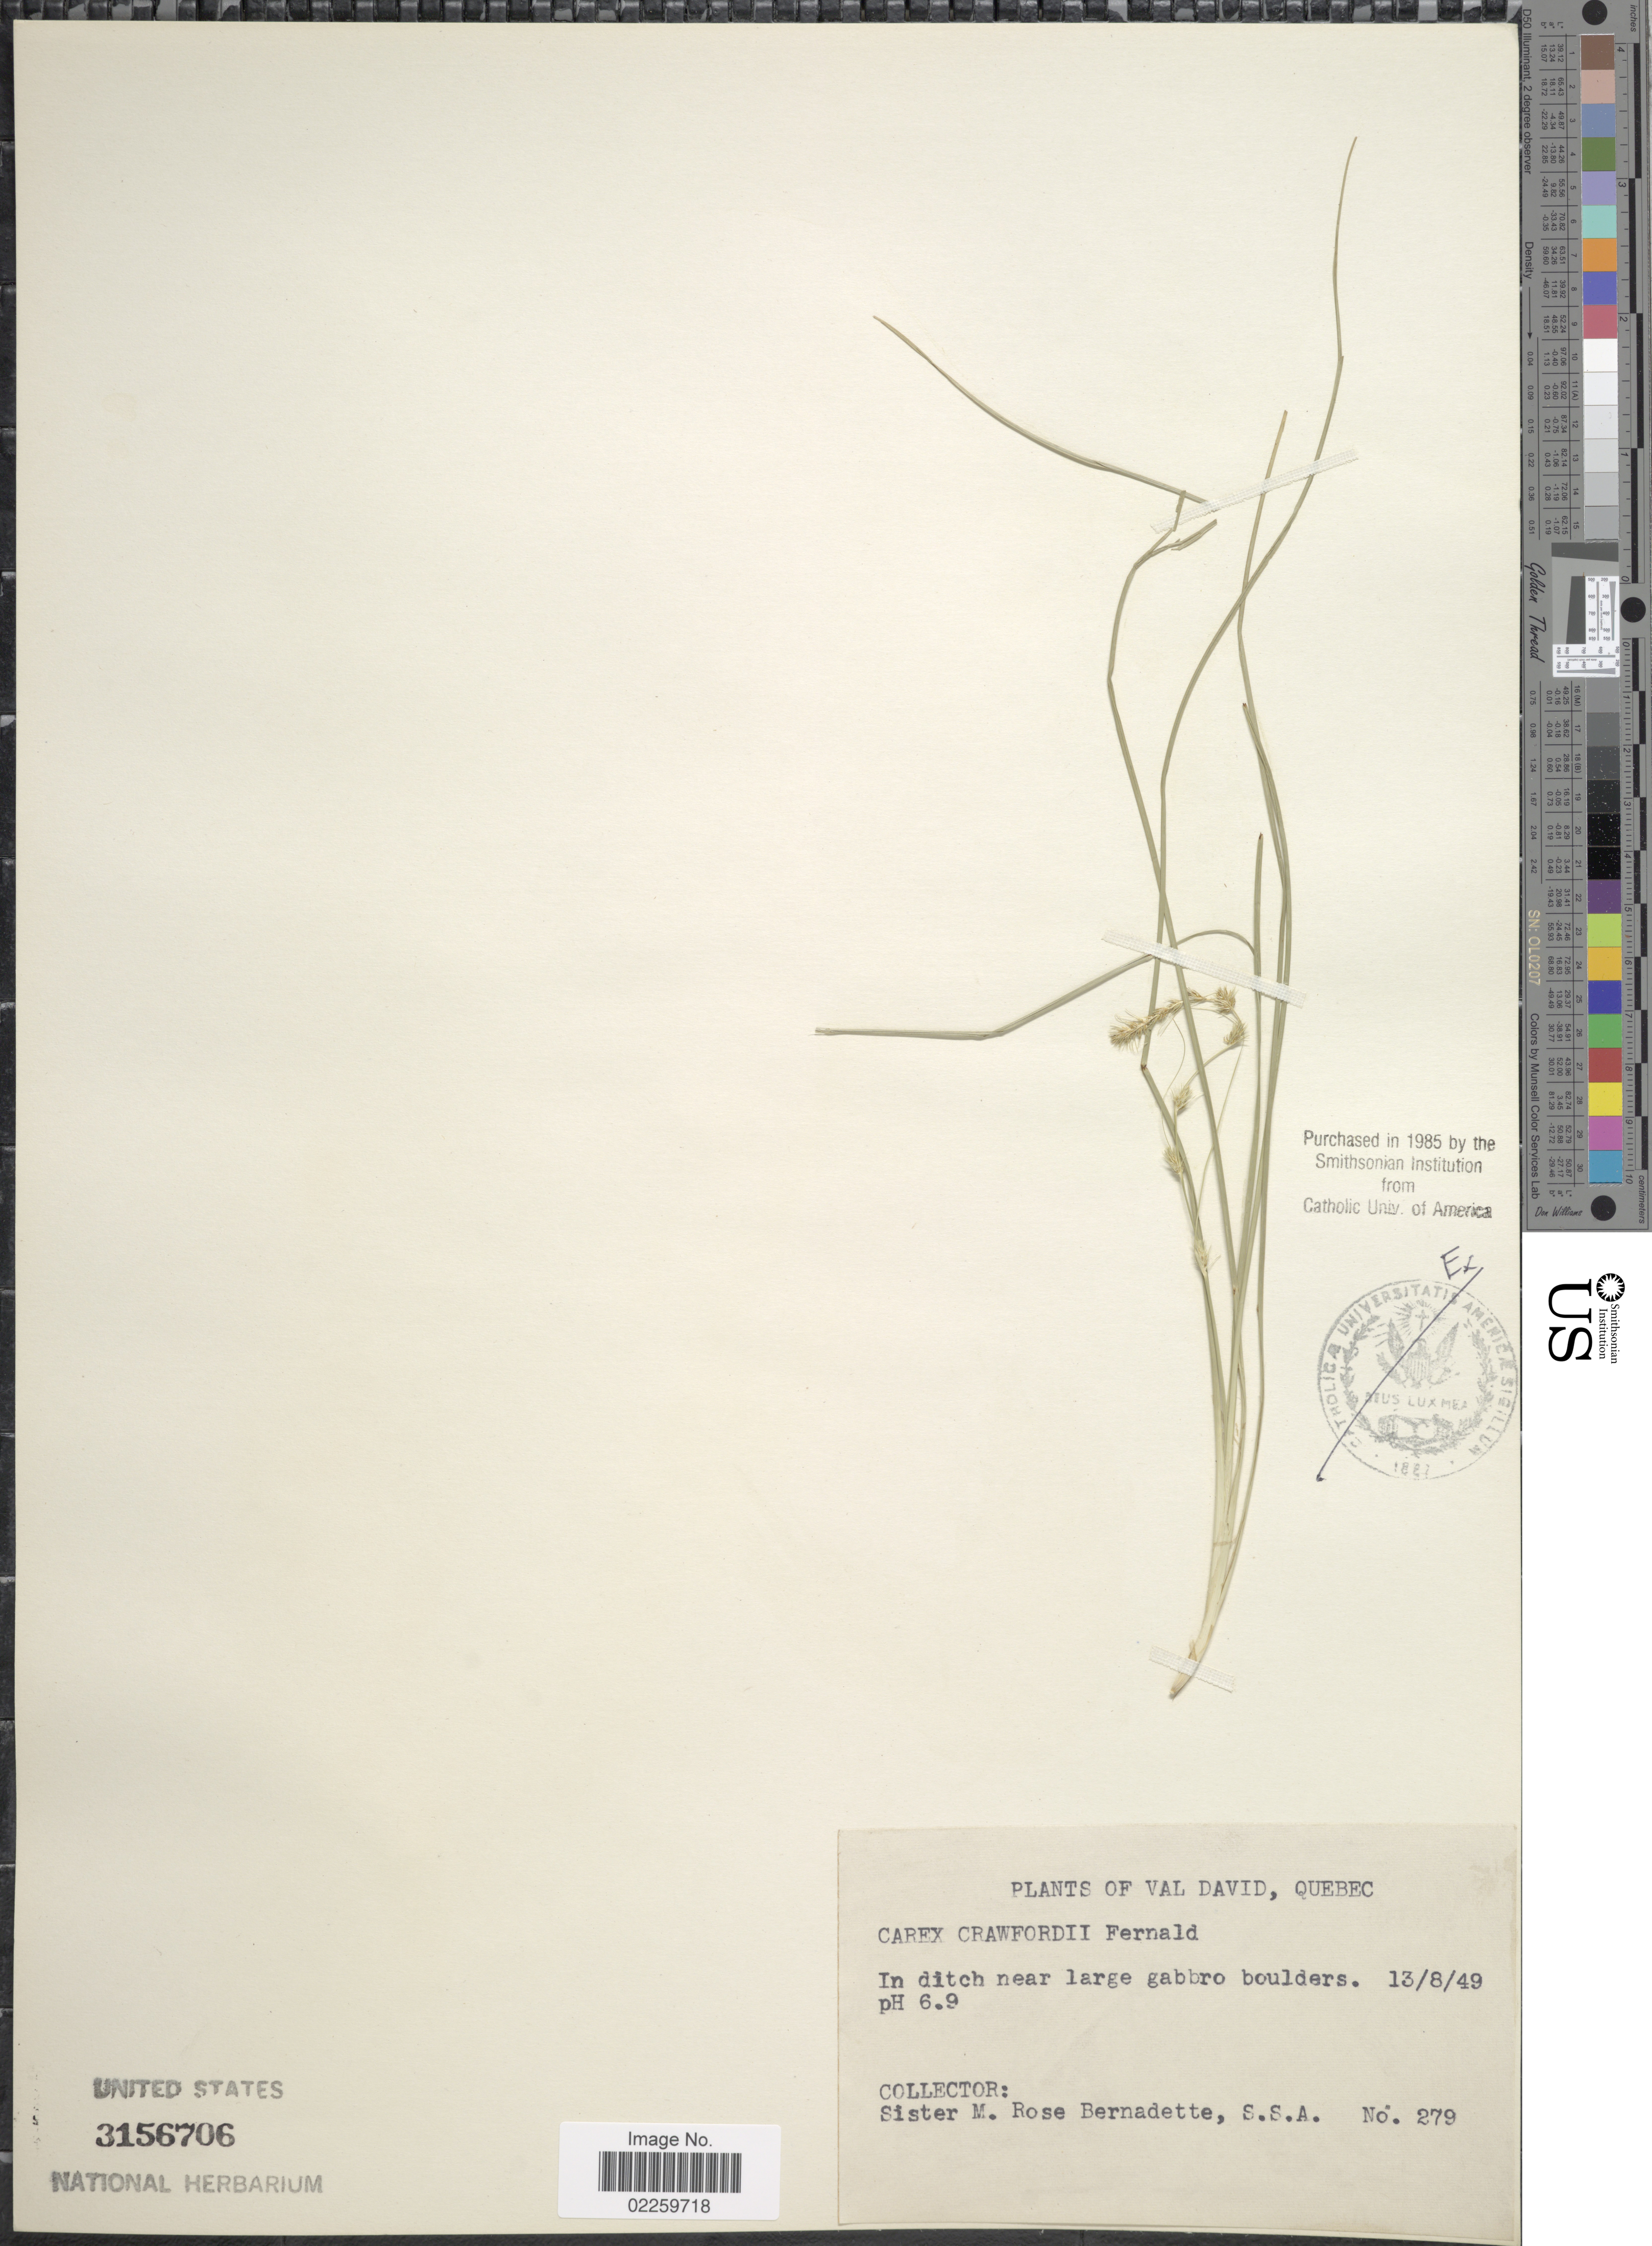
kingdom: Plantae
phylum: Tracheophyta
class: Liliopsida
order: Poales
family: Cyperaceae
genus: Carex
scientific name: Carex crawfordii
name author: Fernald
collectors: M. Bernadette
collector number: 279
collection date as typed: Transcribed d/m/y: 13/8/49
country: Canada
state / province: Quebec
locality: Val David, in ditch near large gabbro boulders.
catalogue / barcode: US 3156706